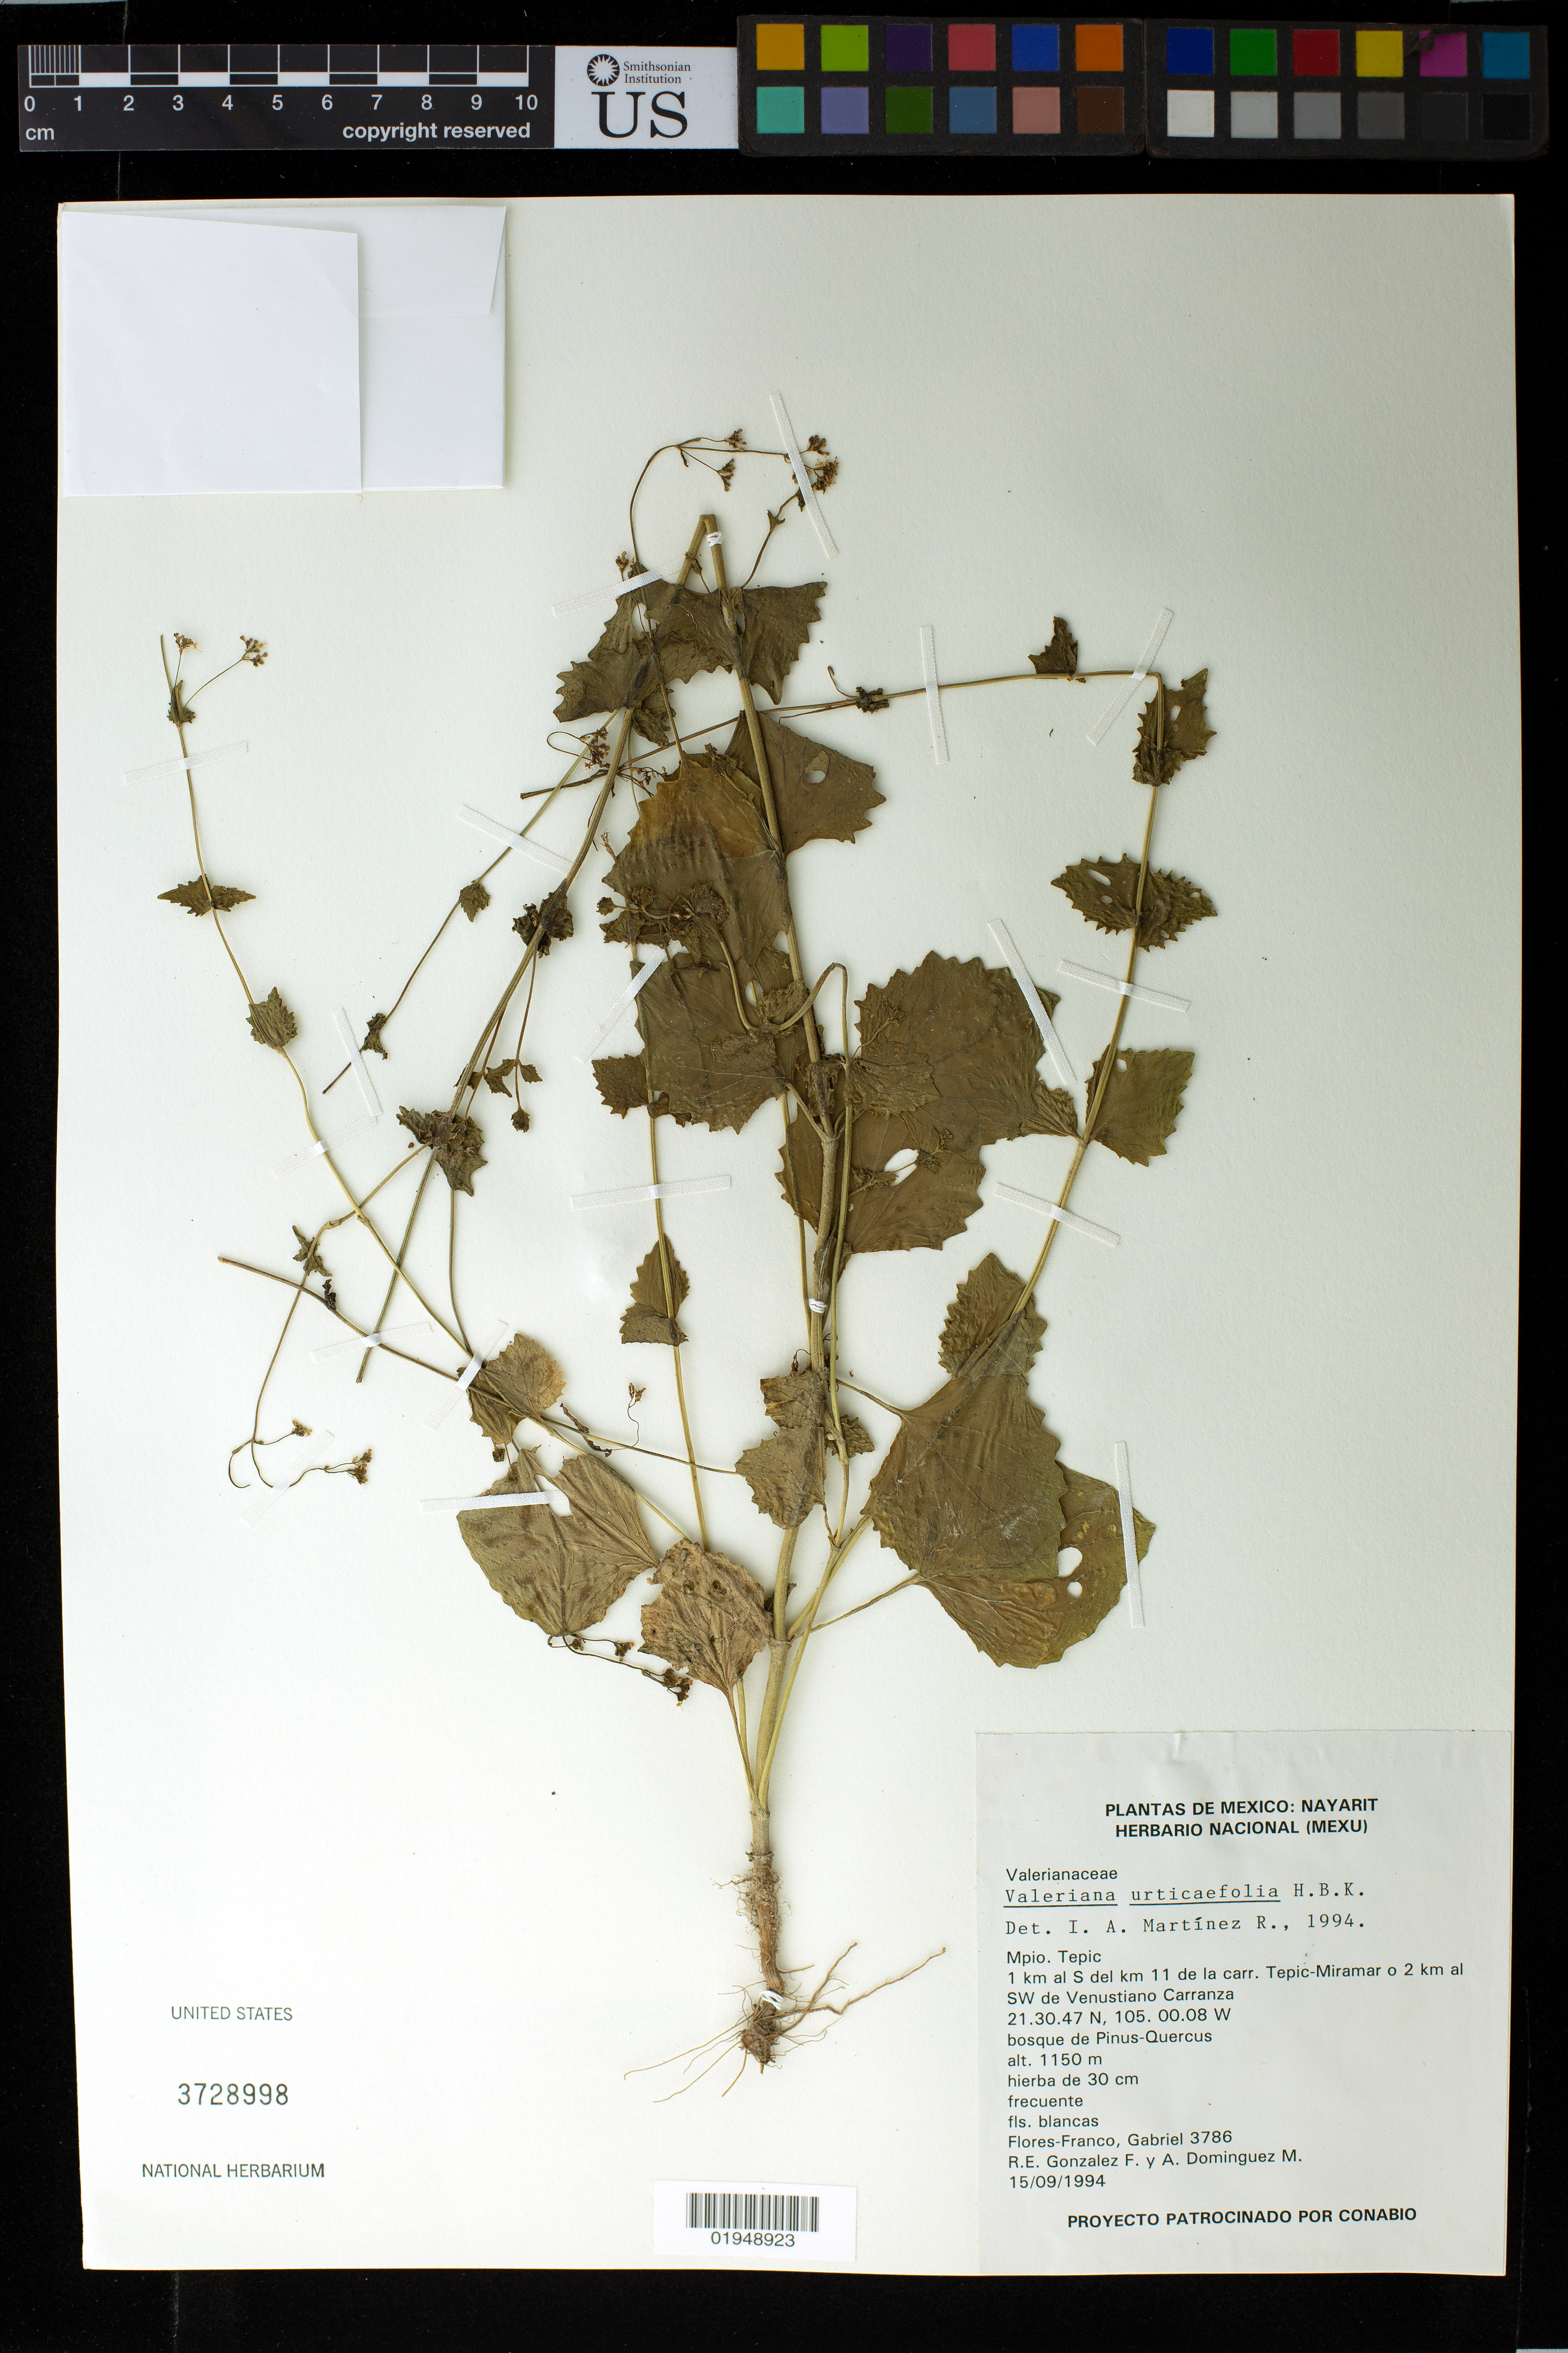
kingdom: Plantae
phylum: Tracheophyta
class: Magnoliopsida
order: Dipsacales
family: Caprifoliaceae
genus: Valeriana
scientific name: Valeriana urticaefolia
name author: Kunth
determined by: Martinez R., I. A.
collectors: R. E. Gonzalez F. & A. Dominguez M.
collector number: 3786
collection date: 1994-09-15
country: Mexico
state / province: Nayarit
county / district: Tepic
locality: Mpio. Tepic: 1 km al S del km 11 de la carr. Tepic-Miramar o 2 km al SW de Venustiano Carranza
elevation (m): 1150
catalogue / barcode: US 3728998